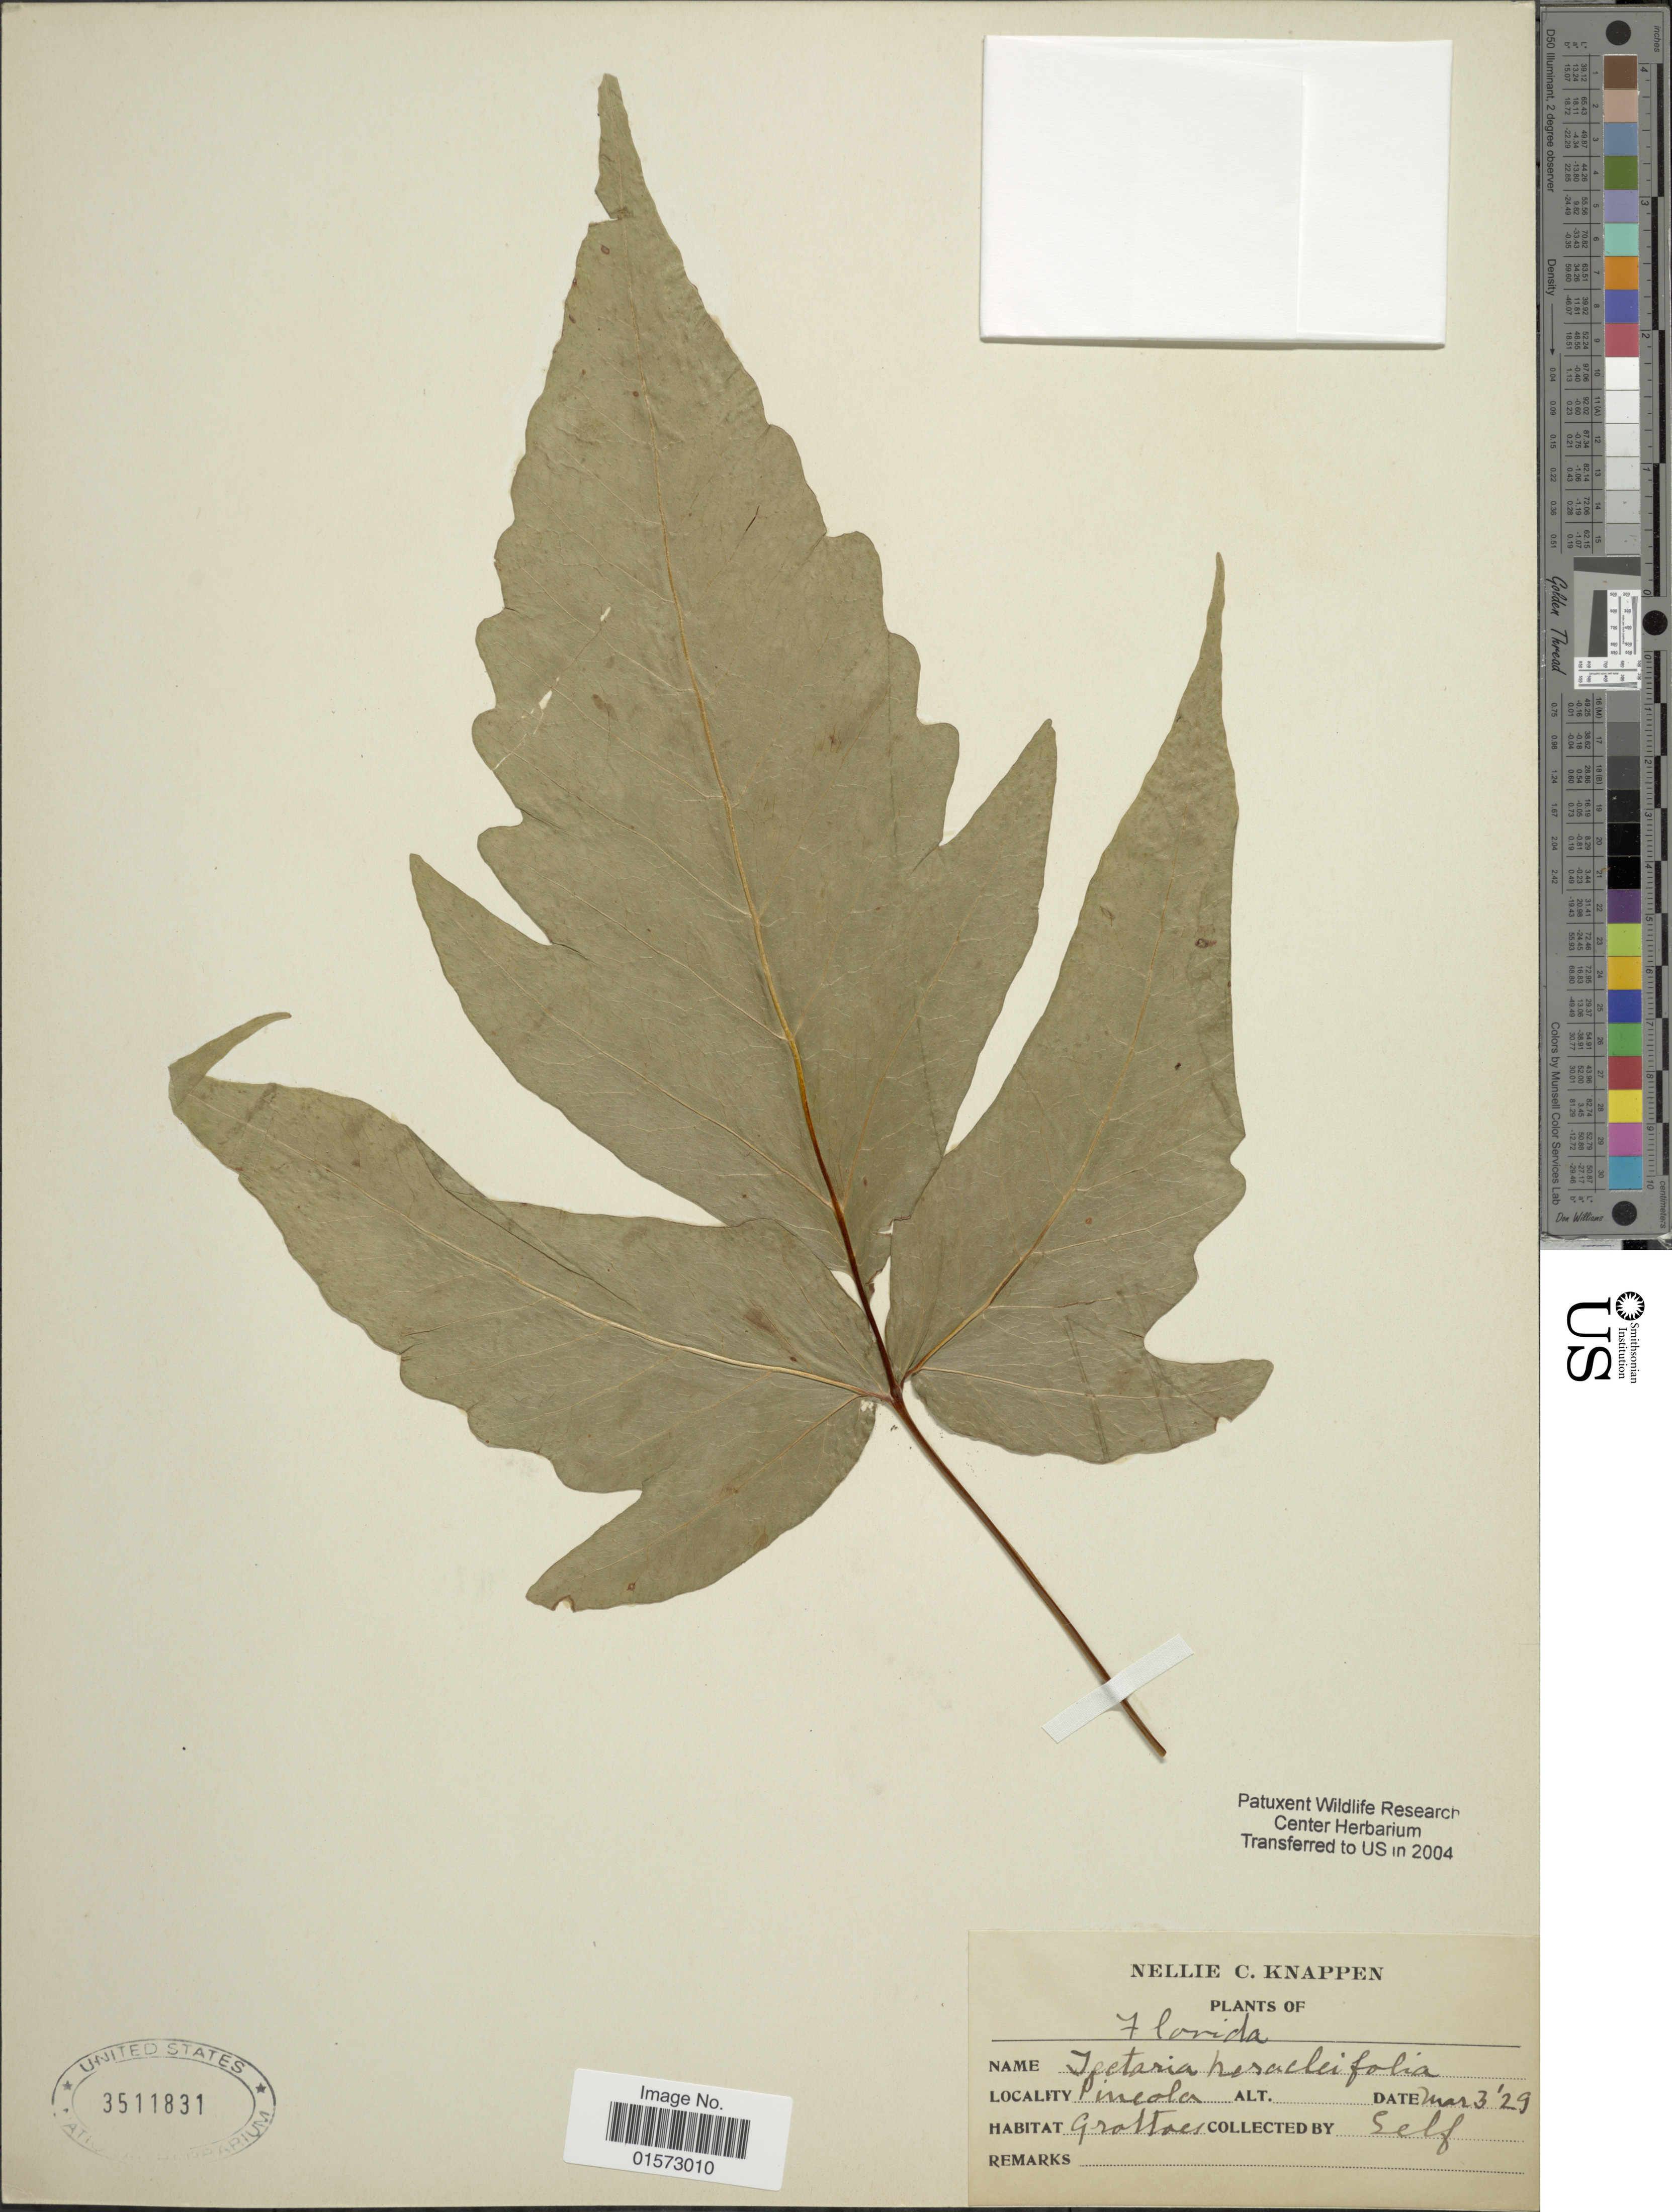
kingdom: Plantae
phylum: Tracheophyta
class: Polypodiopsida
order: Polypodiales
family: Tectariaceae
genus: Tectaria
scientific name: Tectaria heracleifolia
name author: (Willd.) Underw.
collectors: N. Knappen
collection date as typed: Transcribed d/m/y: 3/3/29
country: United States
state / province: Florida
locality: Pincola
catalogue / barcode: US 3511831